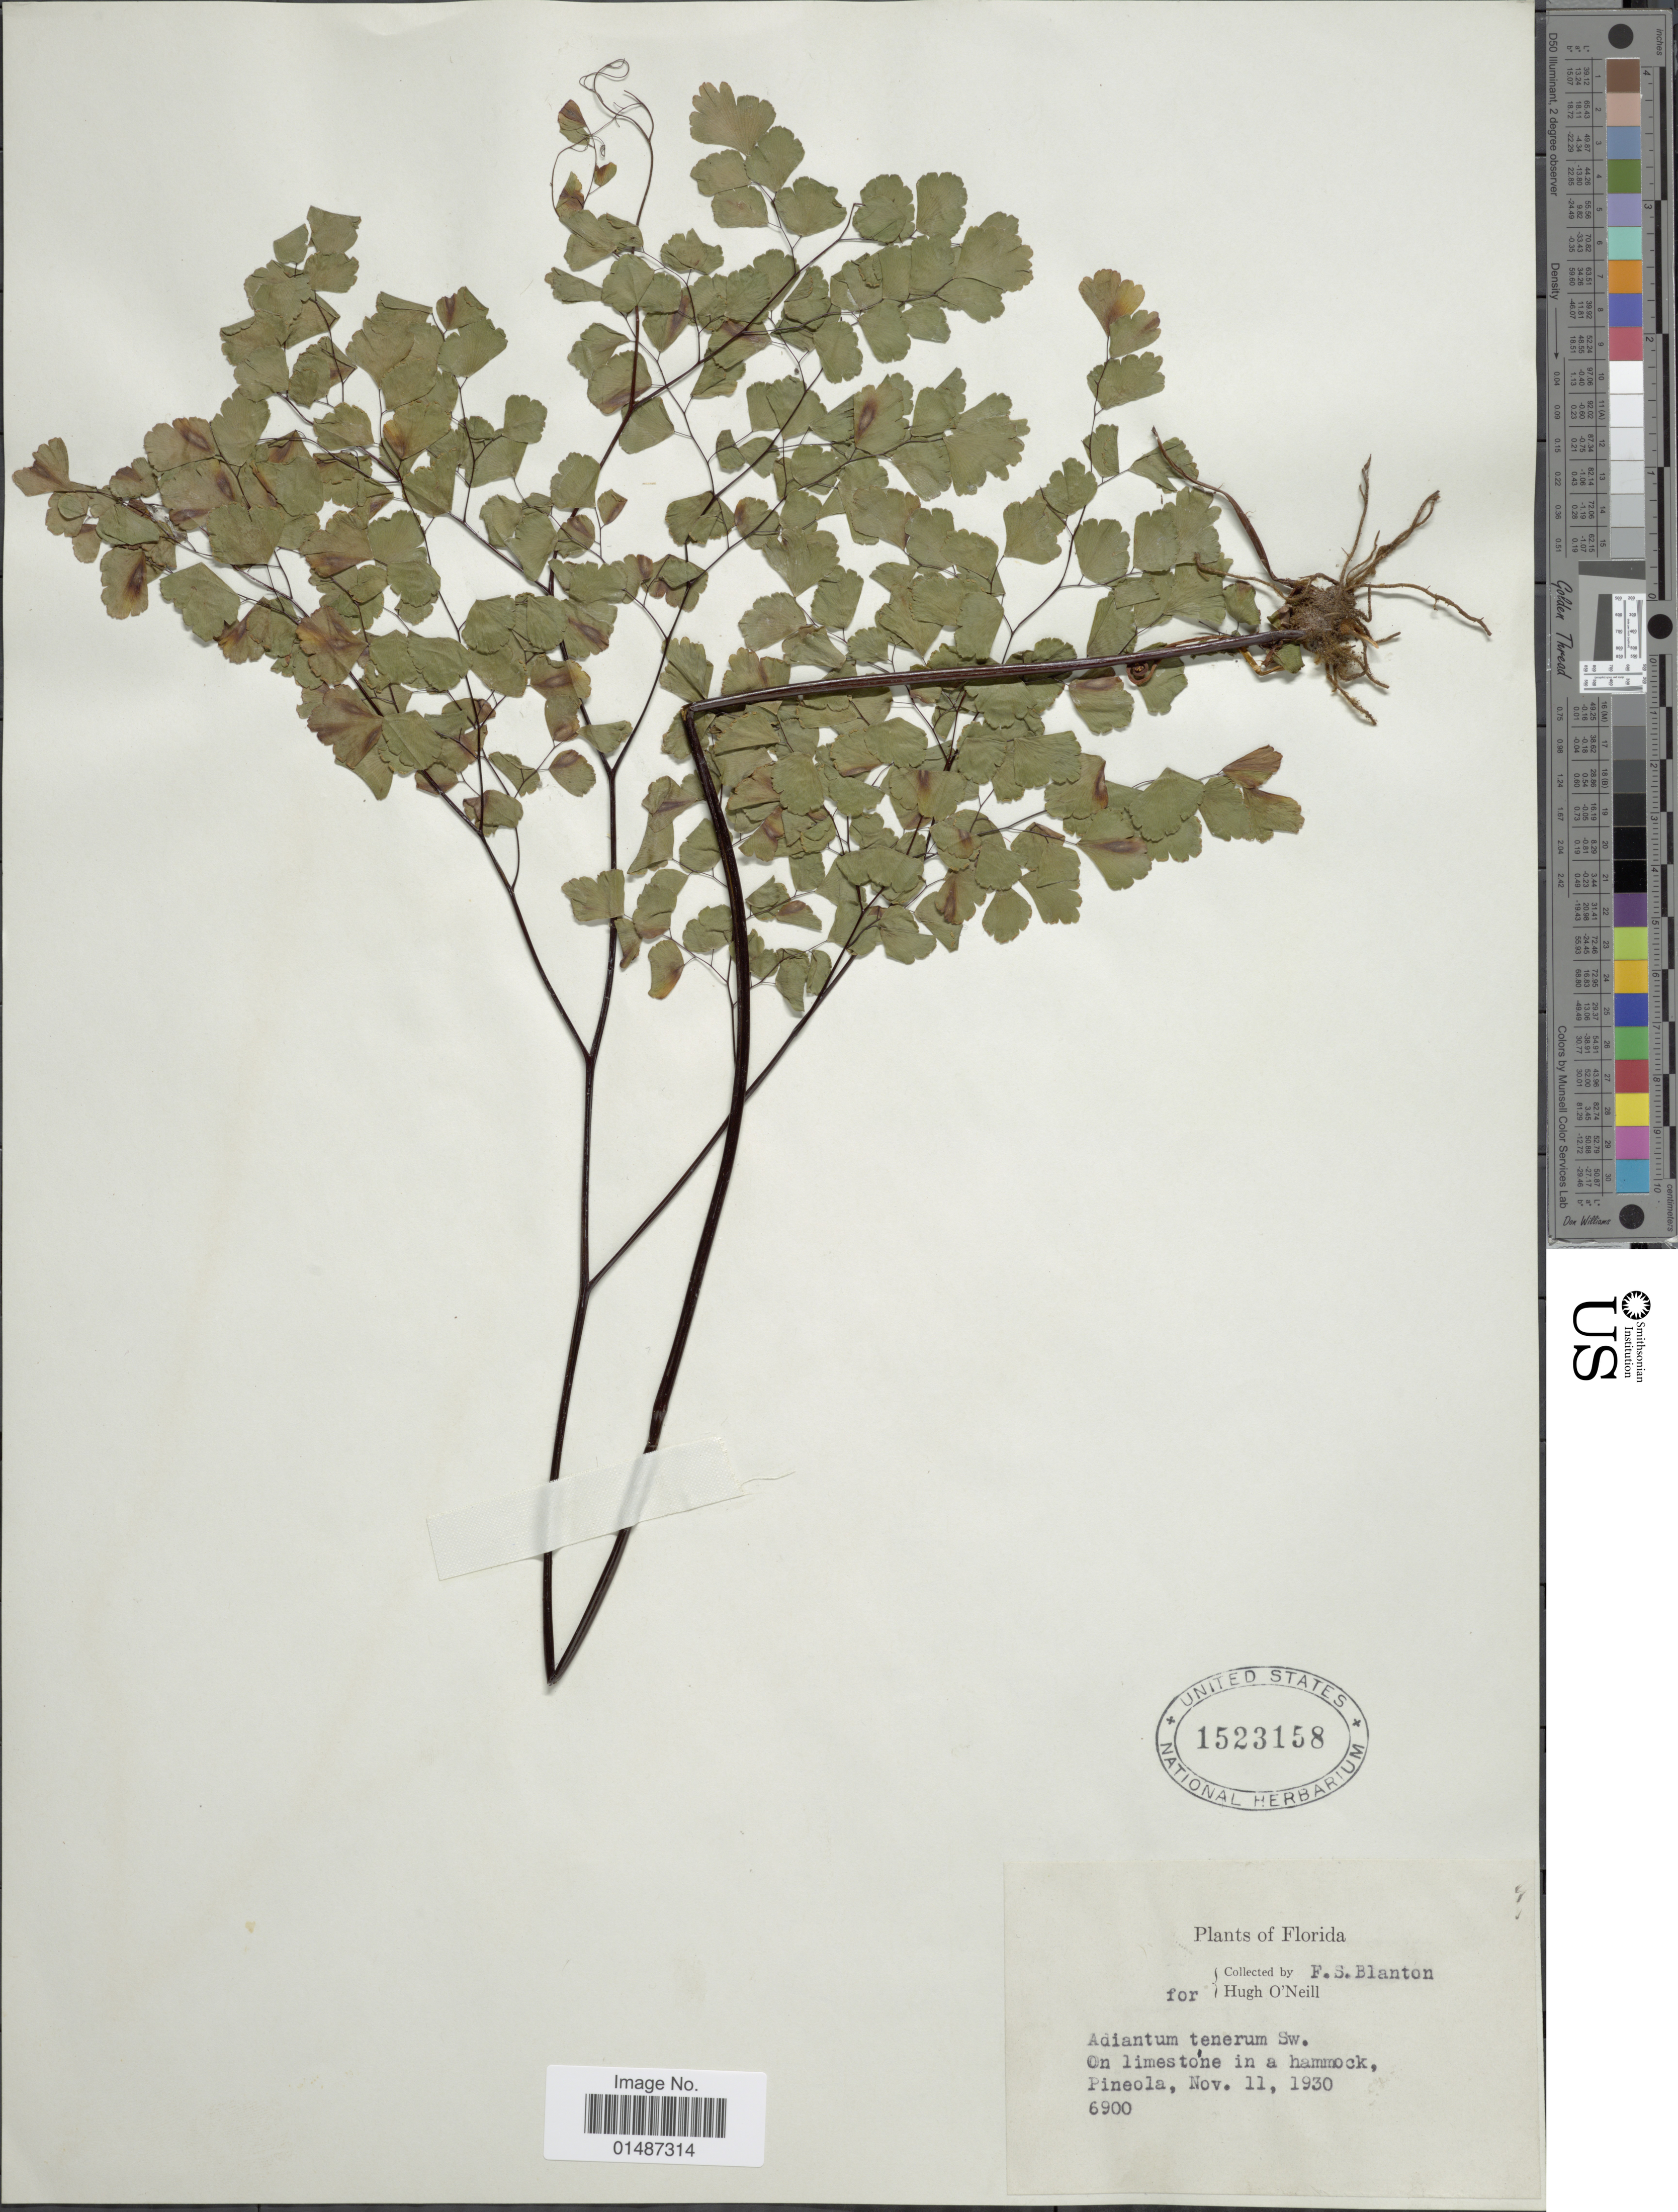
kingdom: Plantae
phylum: Tracheophyta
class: Polypodiopsida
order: Polypodiales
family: Pteridaceae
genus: Adiantum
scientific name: Adiantum tenerum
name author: Sw.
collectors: H. O'Neill & F. S. Blanton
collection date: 1930-11-11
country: United States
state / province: Florida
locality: On limestone in a hammock, Pineola.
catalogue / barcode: US 1523158